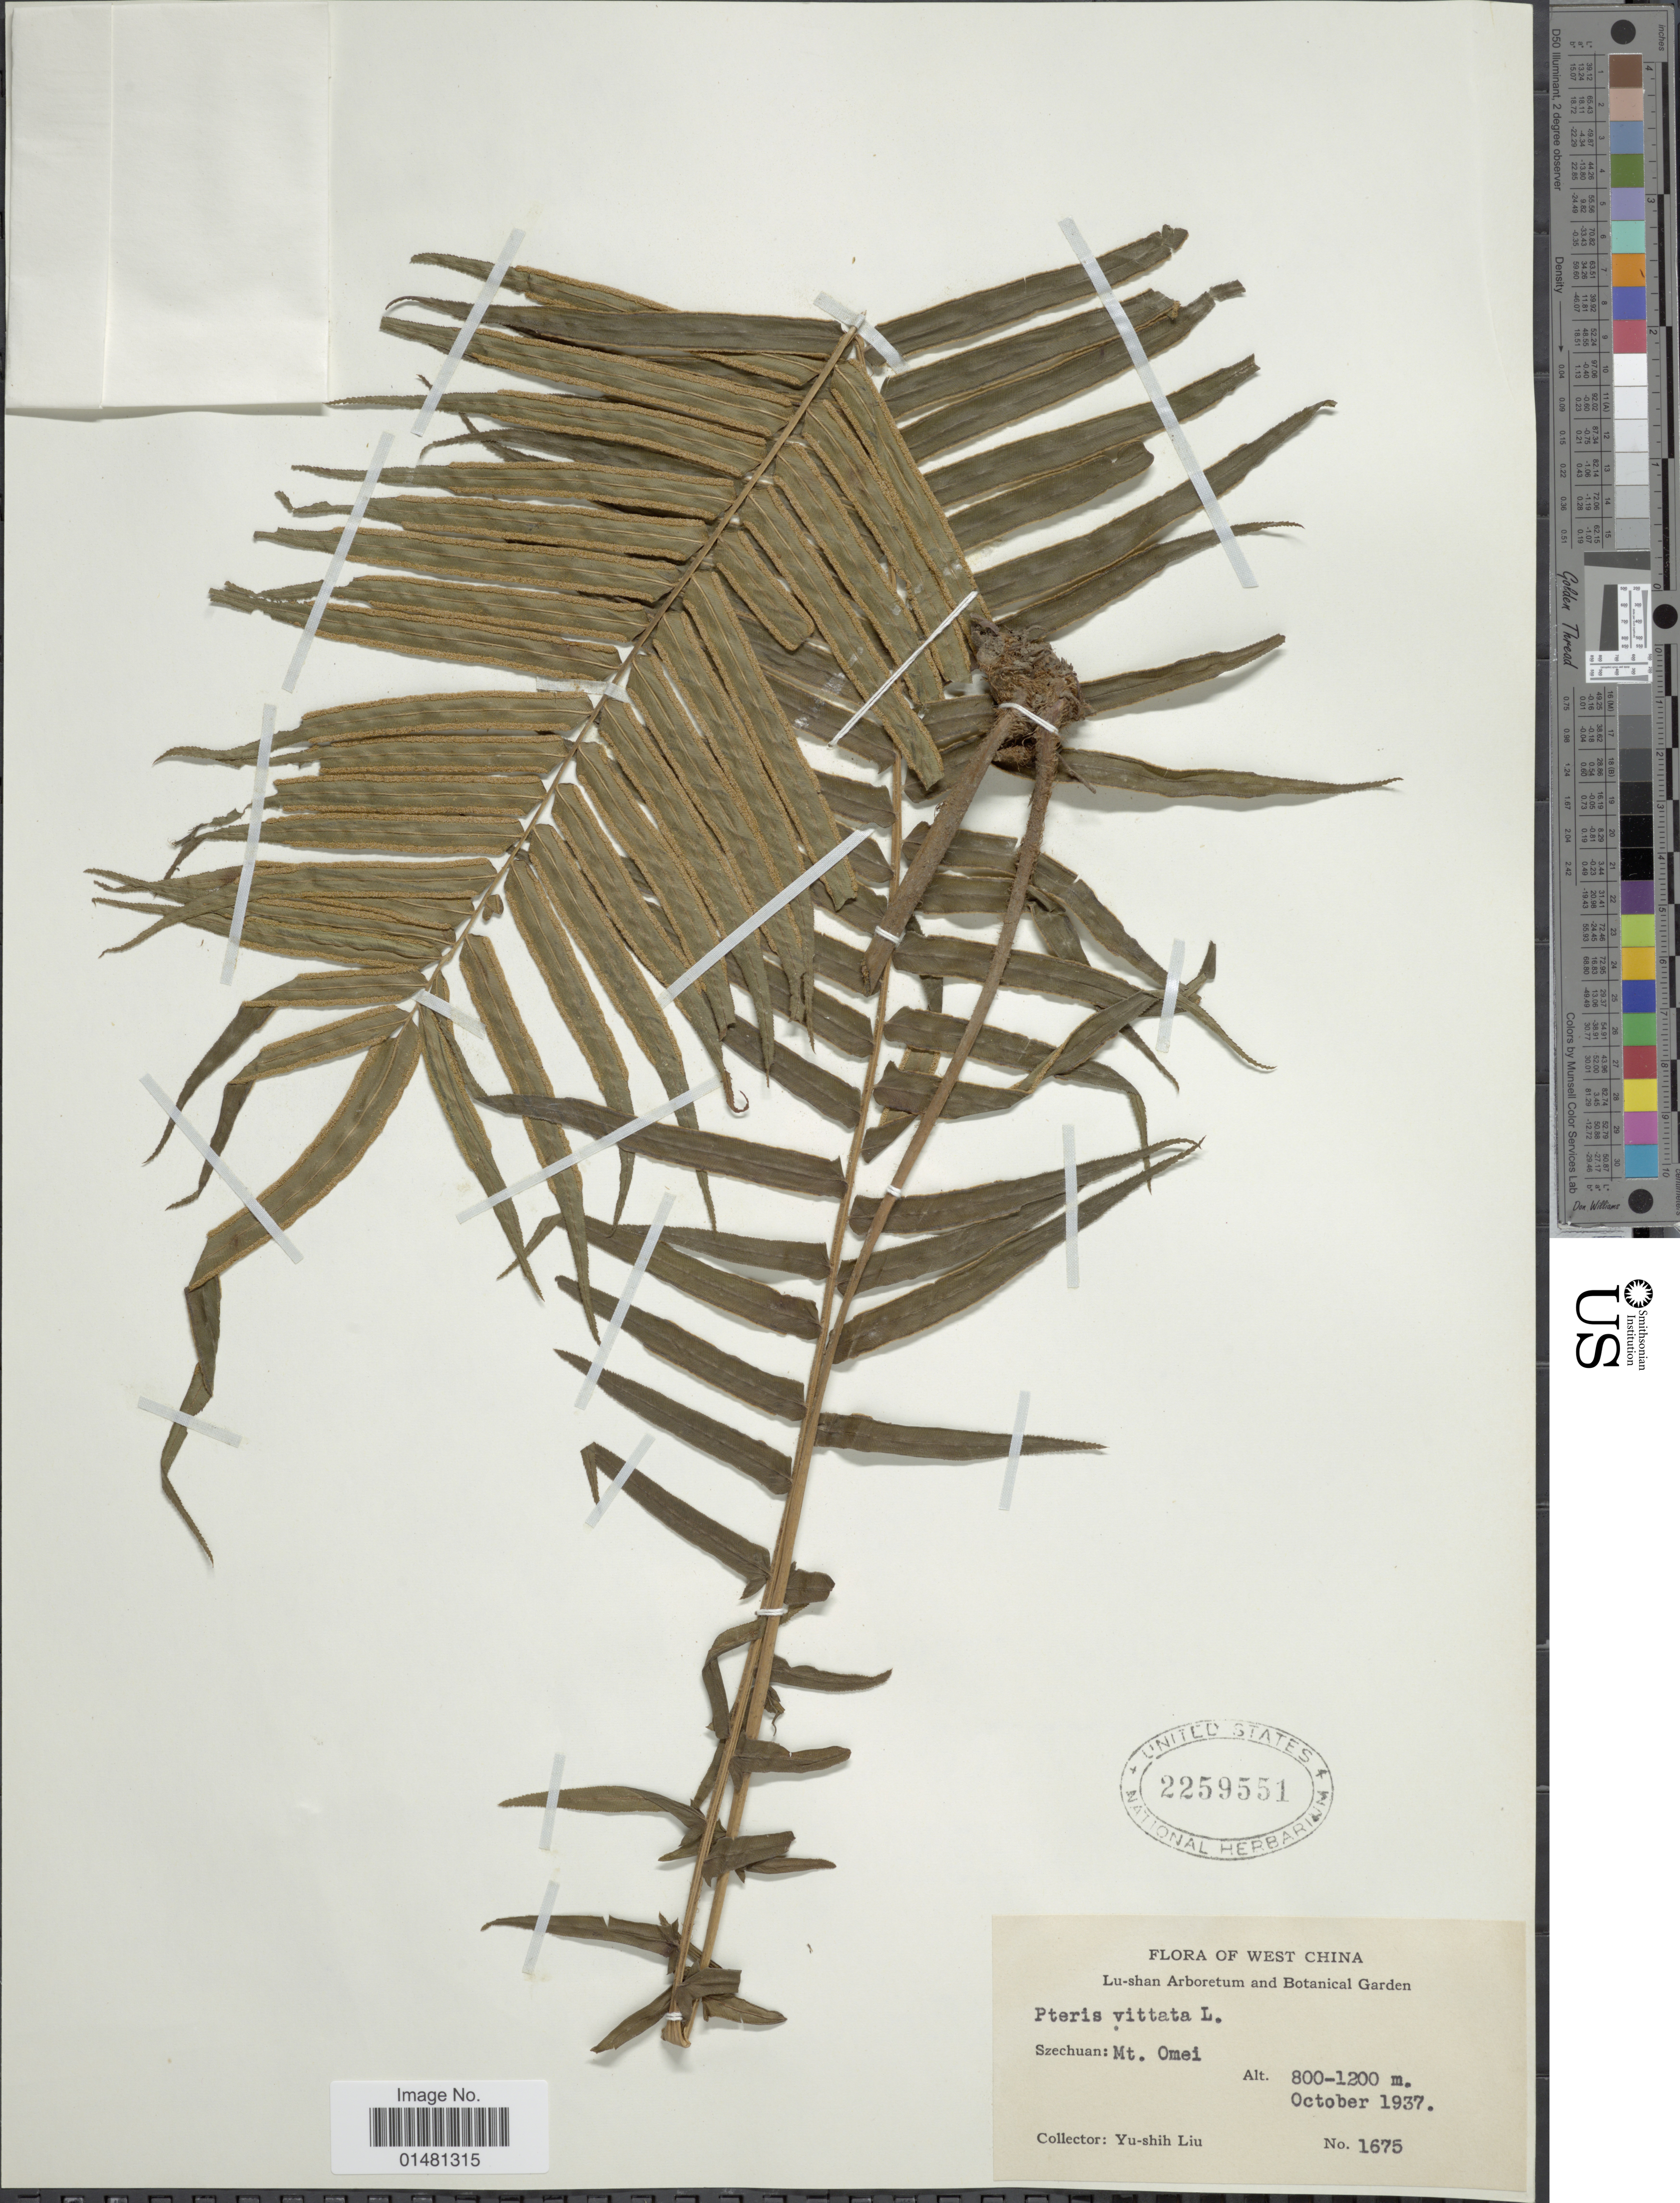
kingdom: Plantae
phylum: Tracheophyta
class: Polypodiopsida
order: Polypodiales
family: Pteridaceae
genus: Pteris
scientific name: Pteris vittata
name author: L.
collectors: Y.-S. Liu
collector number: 1675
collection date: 1937-10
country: China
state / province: Sichuan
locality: West China, Szechuan: Mt. Omei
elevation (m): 800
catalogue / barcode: US 2259551